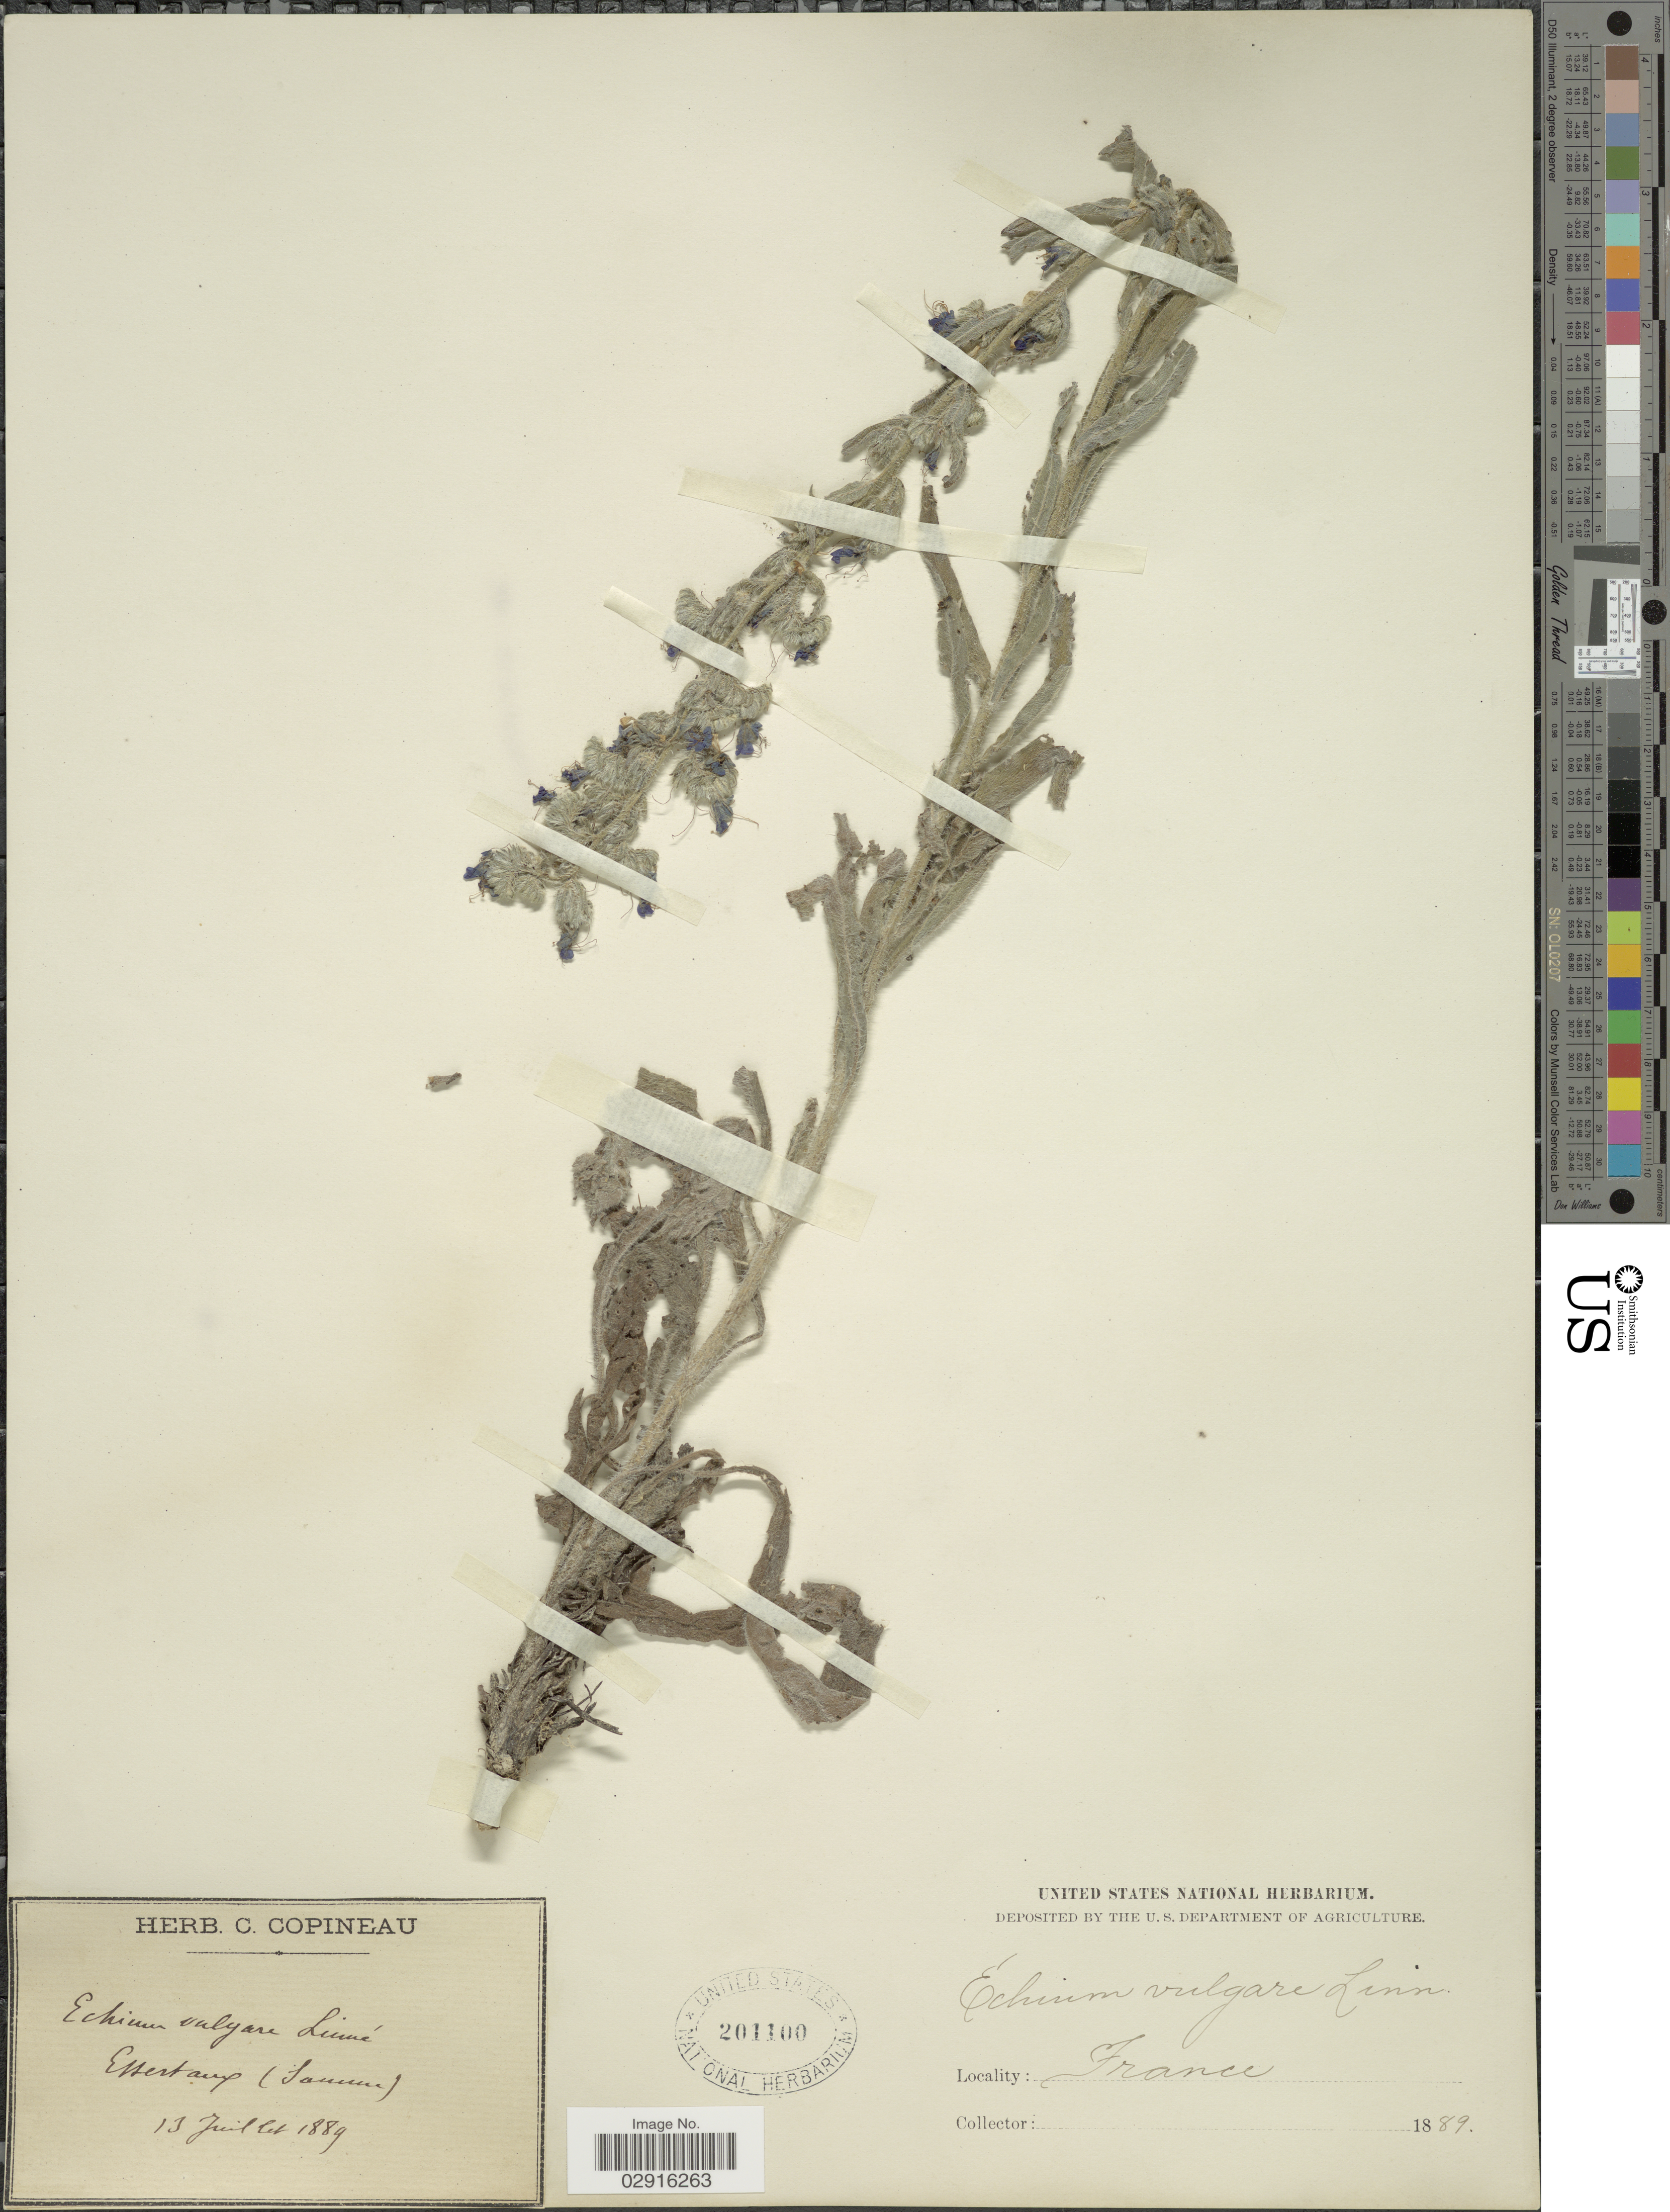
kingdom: Plantae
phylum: Tracheophyta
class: Magnoliopsida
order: Boraginales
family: Boraginaceae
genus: Echium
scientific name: Echium vulgare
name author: L.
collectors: ex herb. C. Copineau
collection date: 1889-07-13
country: France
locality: Essertaux (Somme).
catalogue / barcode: US 201100